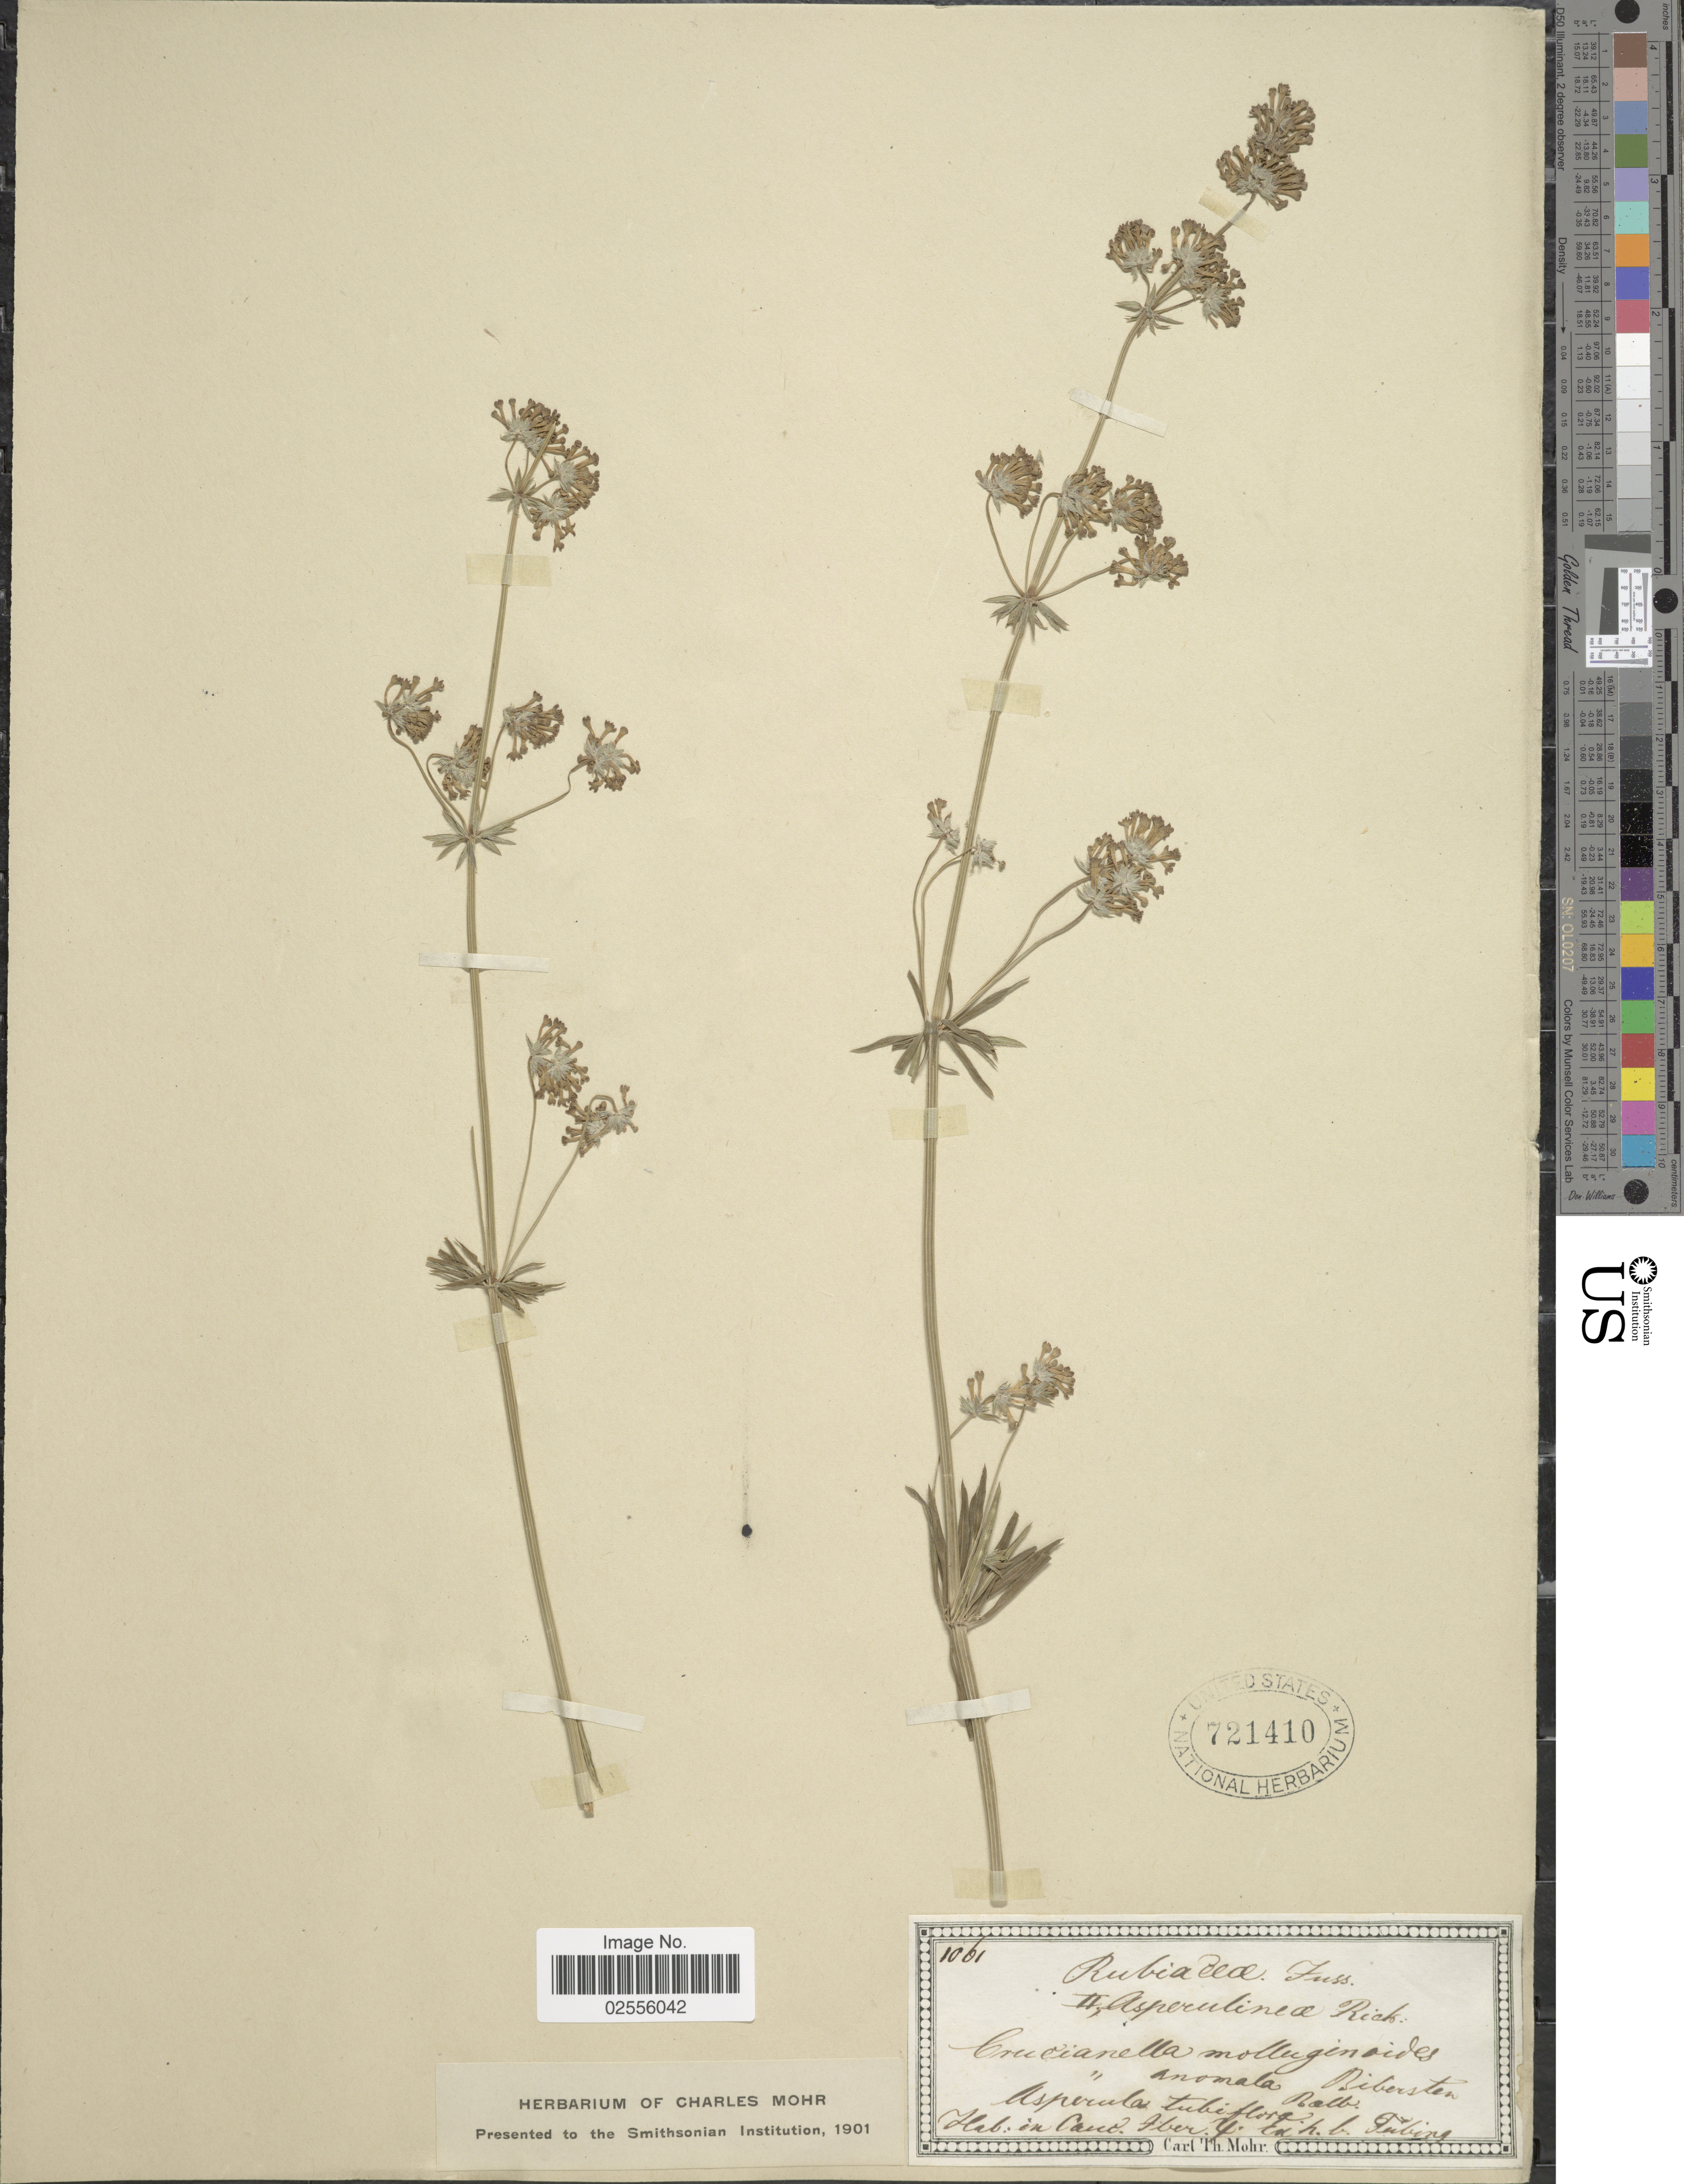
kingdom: Plantae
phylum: Tracheophyta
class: Magnoliopsida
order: Gentianales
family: Rubiaceae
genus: Asperula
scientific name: Asperula molluginoides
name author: (M. Bieb.) Rchb.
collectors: C. T. Mohr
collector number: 1061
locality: In Cant. Iber. Y. Ex h.b. Tubing [interpreted]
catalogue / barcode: US 721410